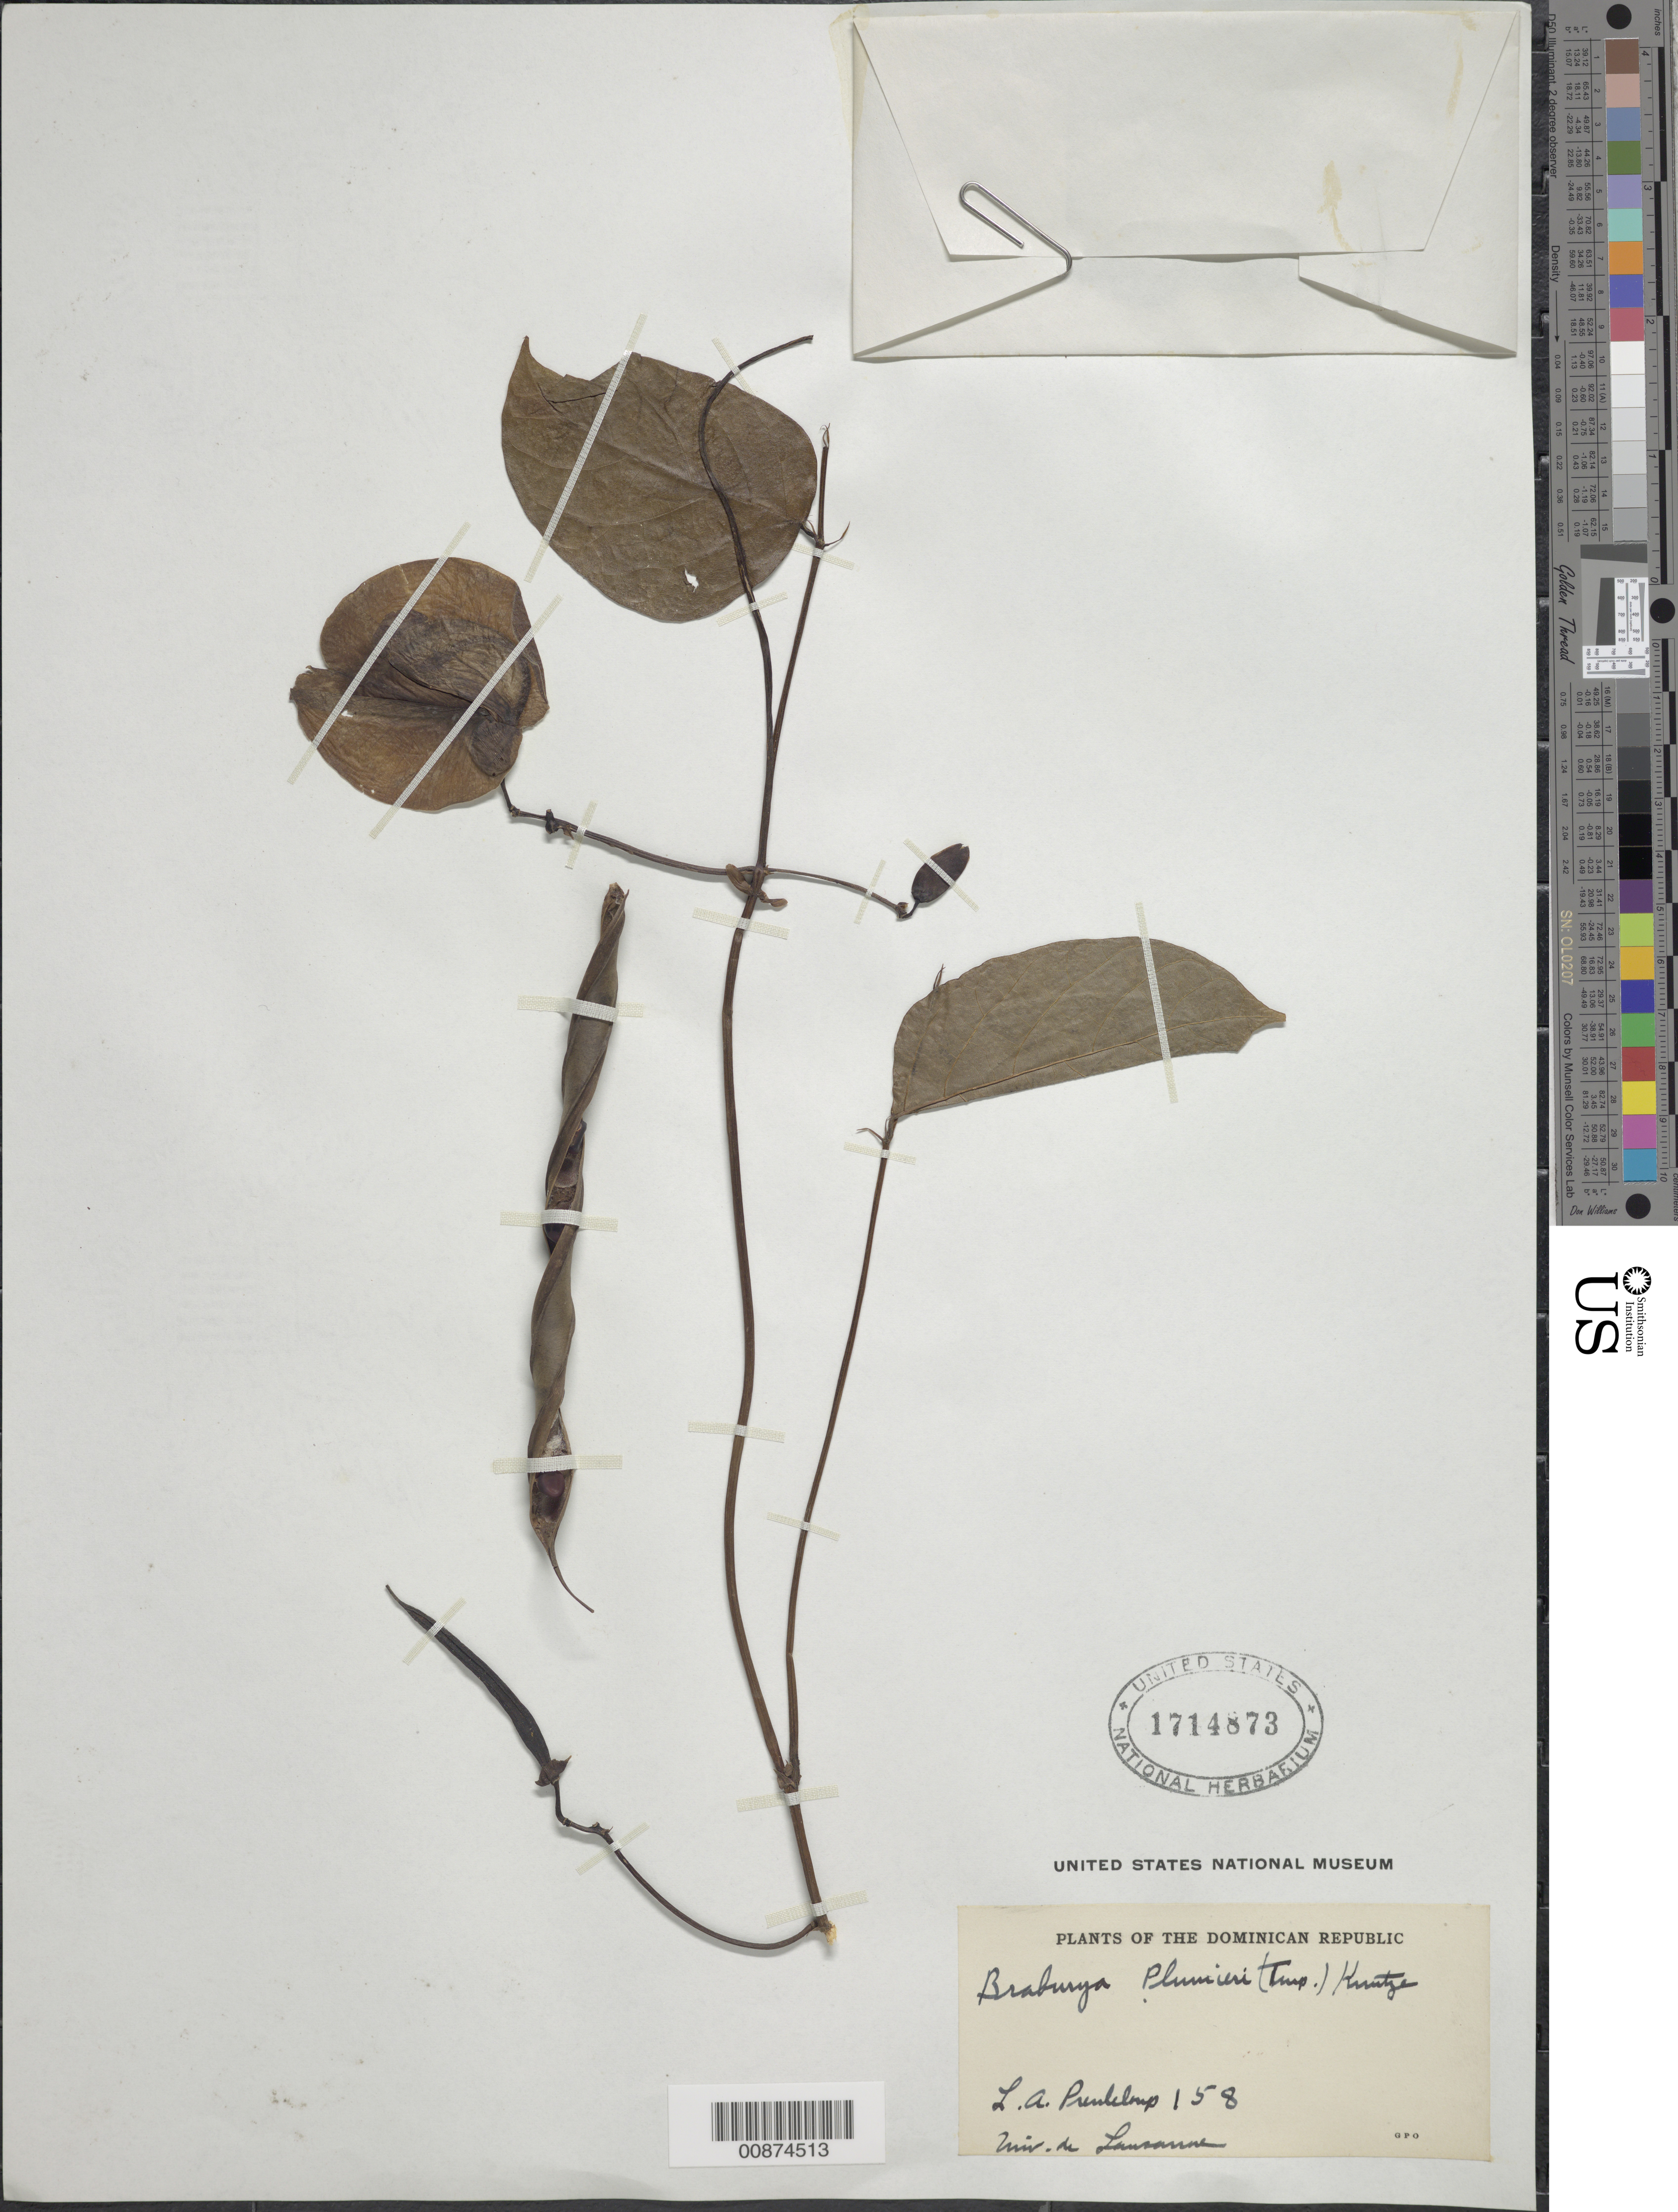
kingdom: Plantae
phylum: Tracheophyta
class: Magnoliopsida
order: Fabales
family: Fabaceae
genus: Centrosema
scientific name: Centrosema plumieri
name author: (Turpin ex Pers.) Benth.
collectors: L. Prenleloup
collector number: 158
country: Dominican Republic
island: Hispaniola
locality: Dominican Republic.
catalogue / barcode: US 1714873